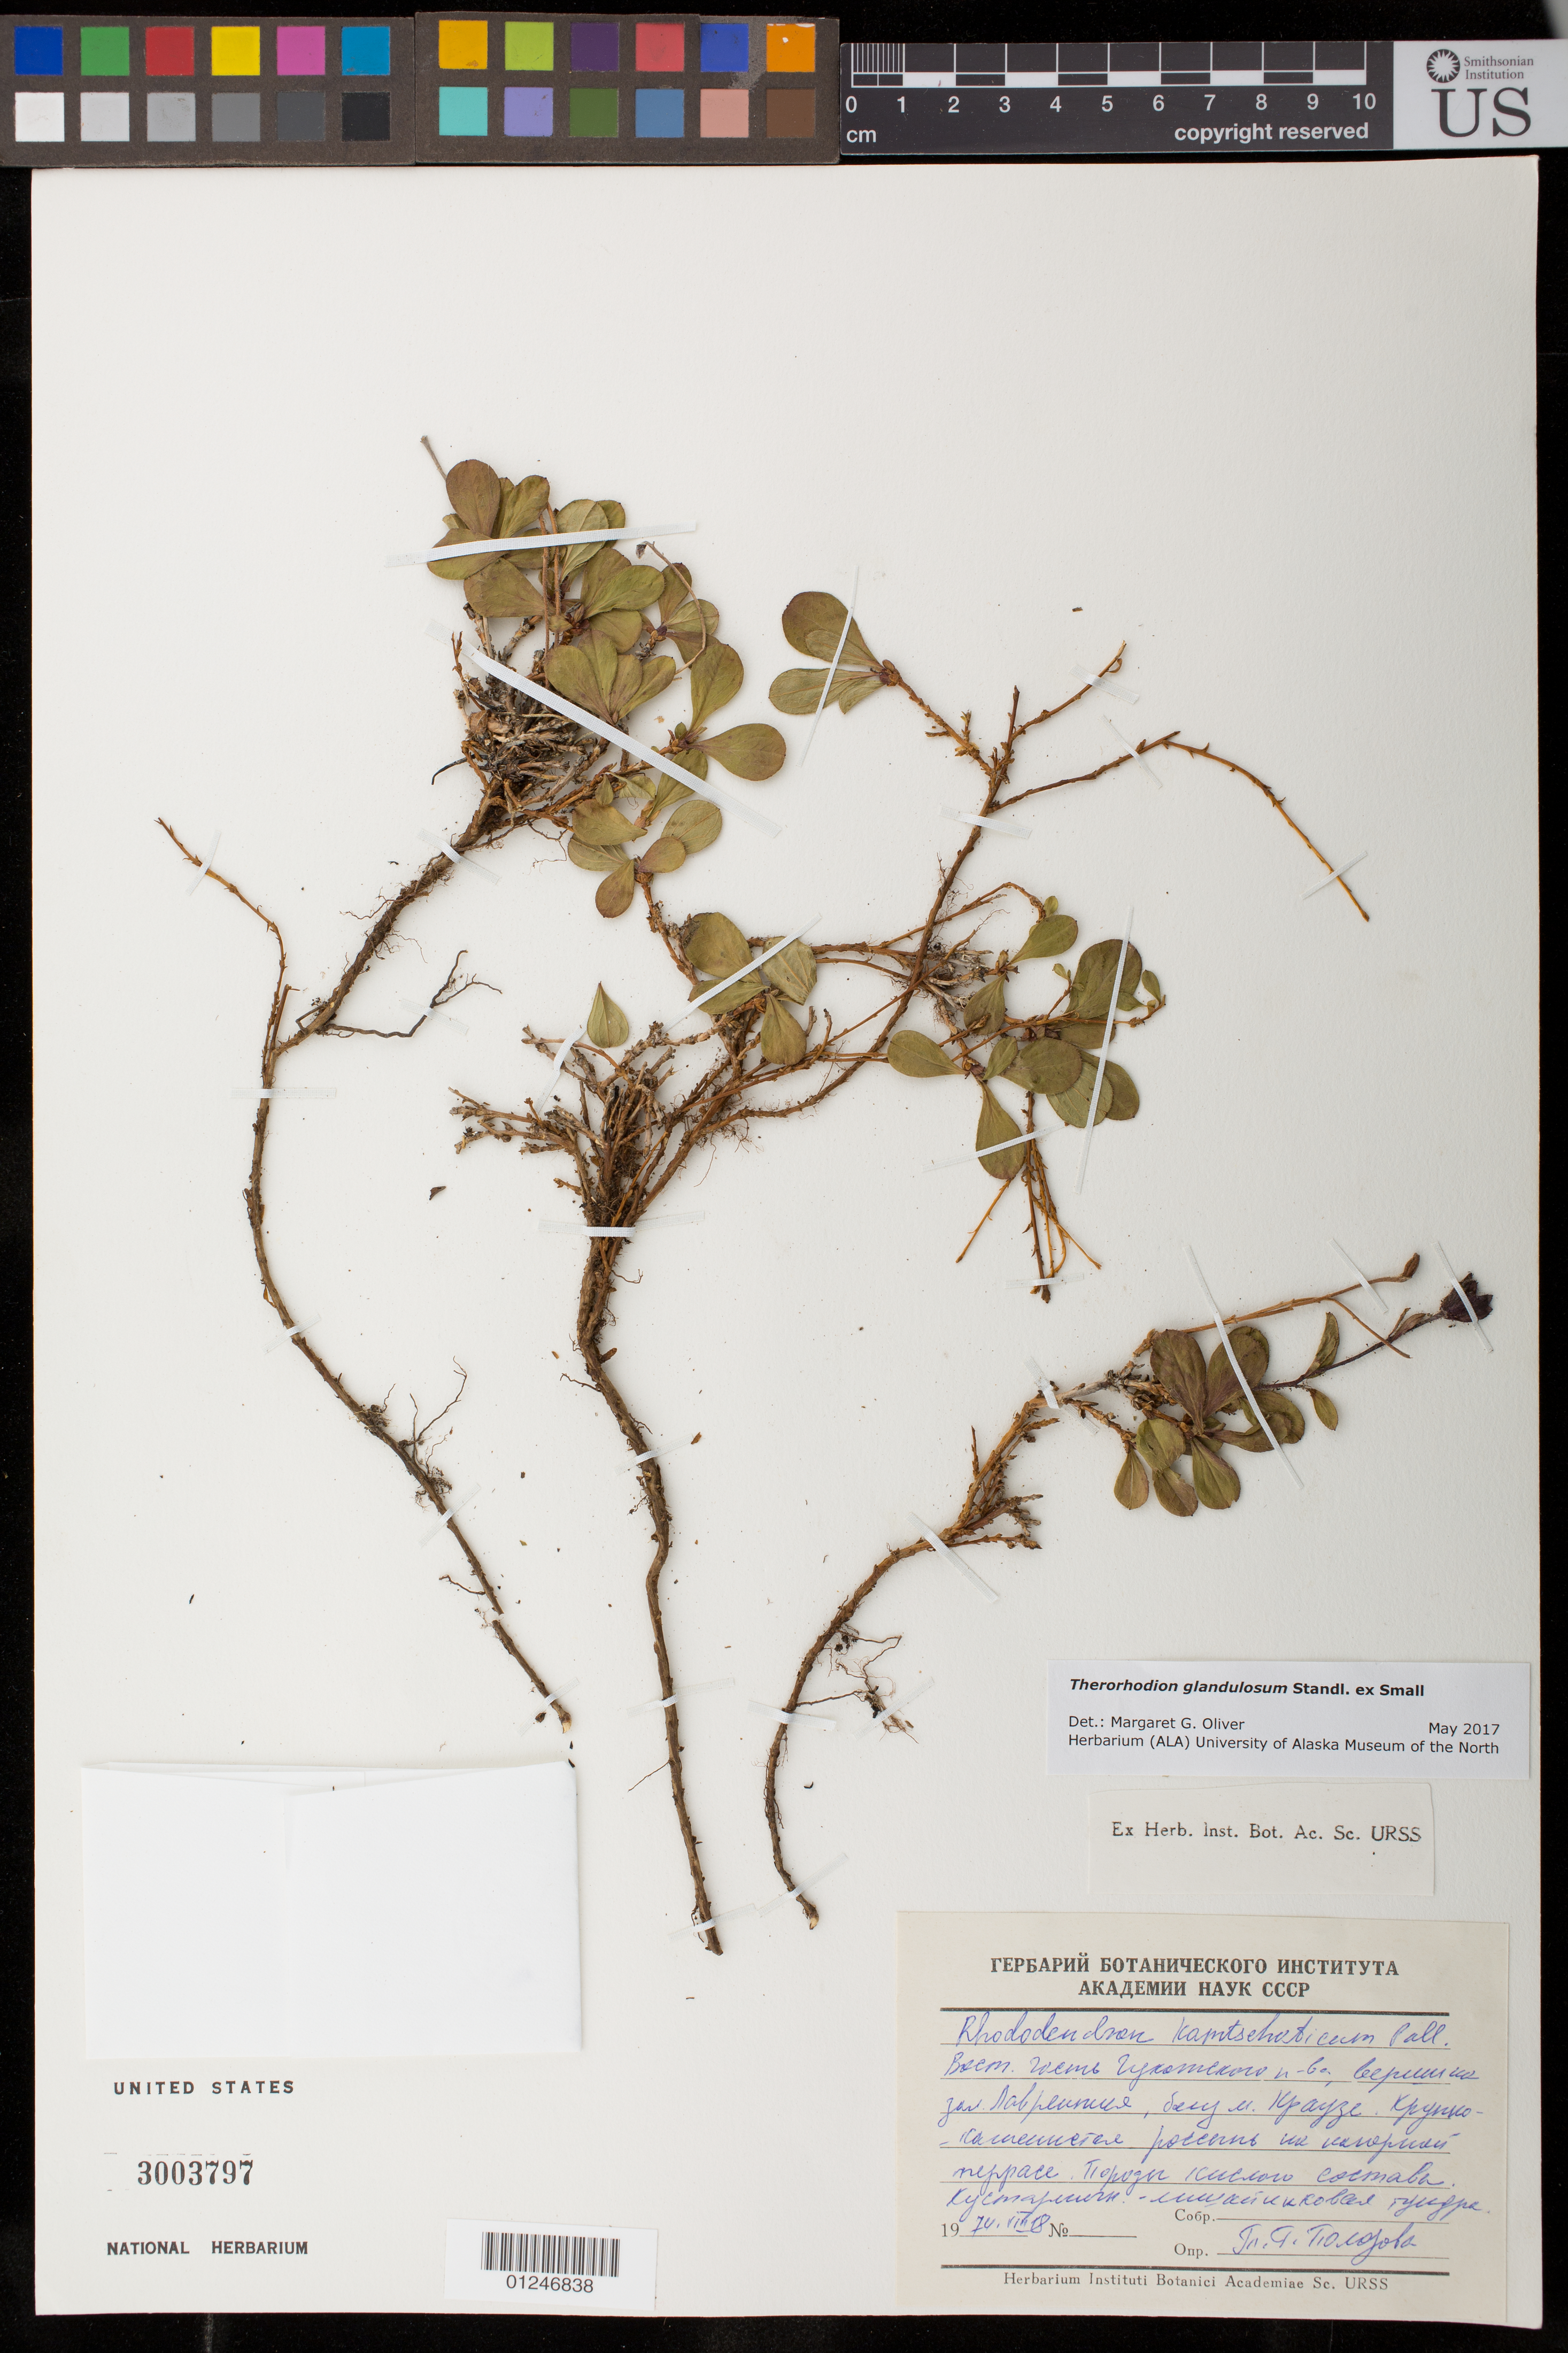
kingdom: Plantae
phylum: Tracheophyta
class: Magnoliopsida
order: Ericales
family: Ericaceae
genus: Therorhodion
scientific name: Therorhodion glandulosum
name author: Standl. ex Small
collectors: T. Polozova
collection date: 1974-08-18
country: Russian Federation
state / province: Chukotka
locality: St Lawrence Bay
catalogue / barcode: US 3003797